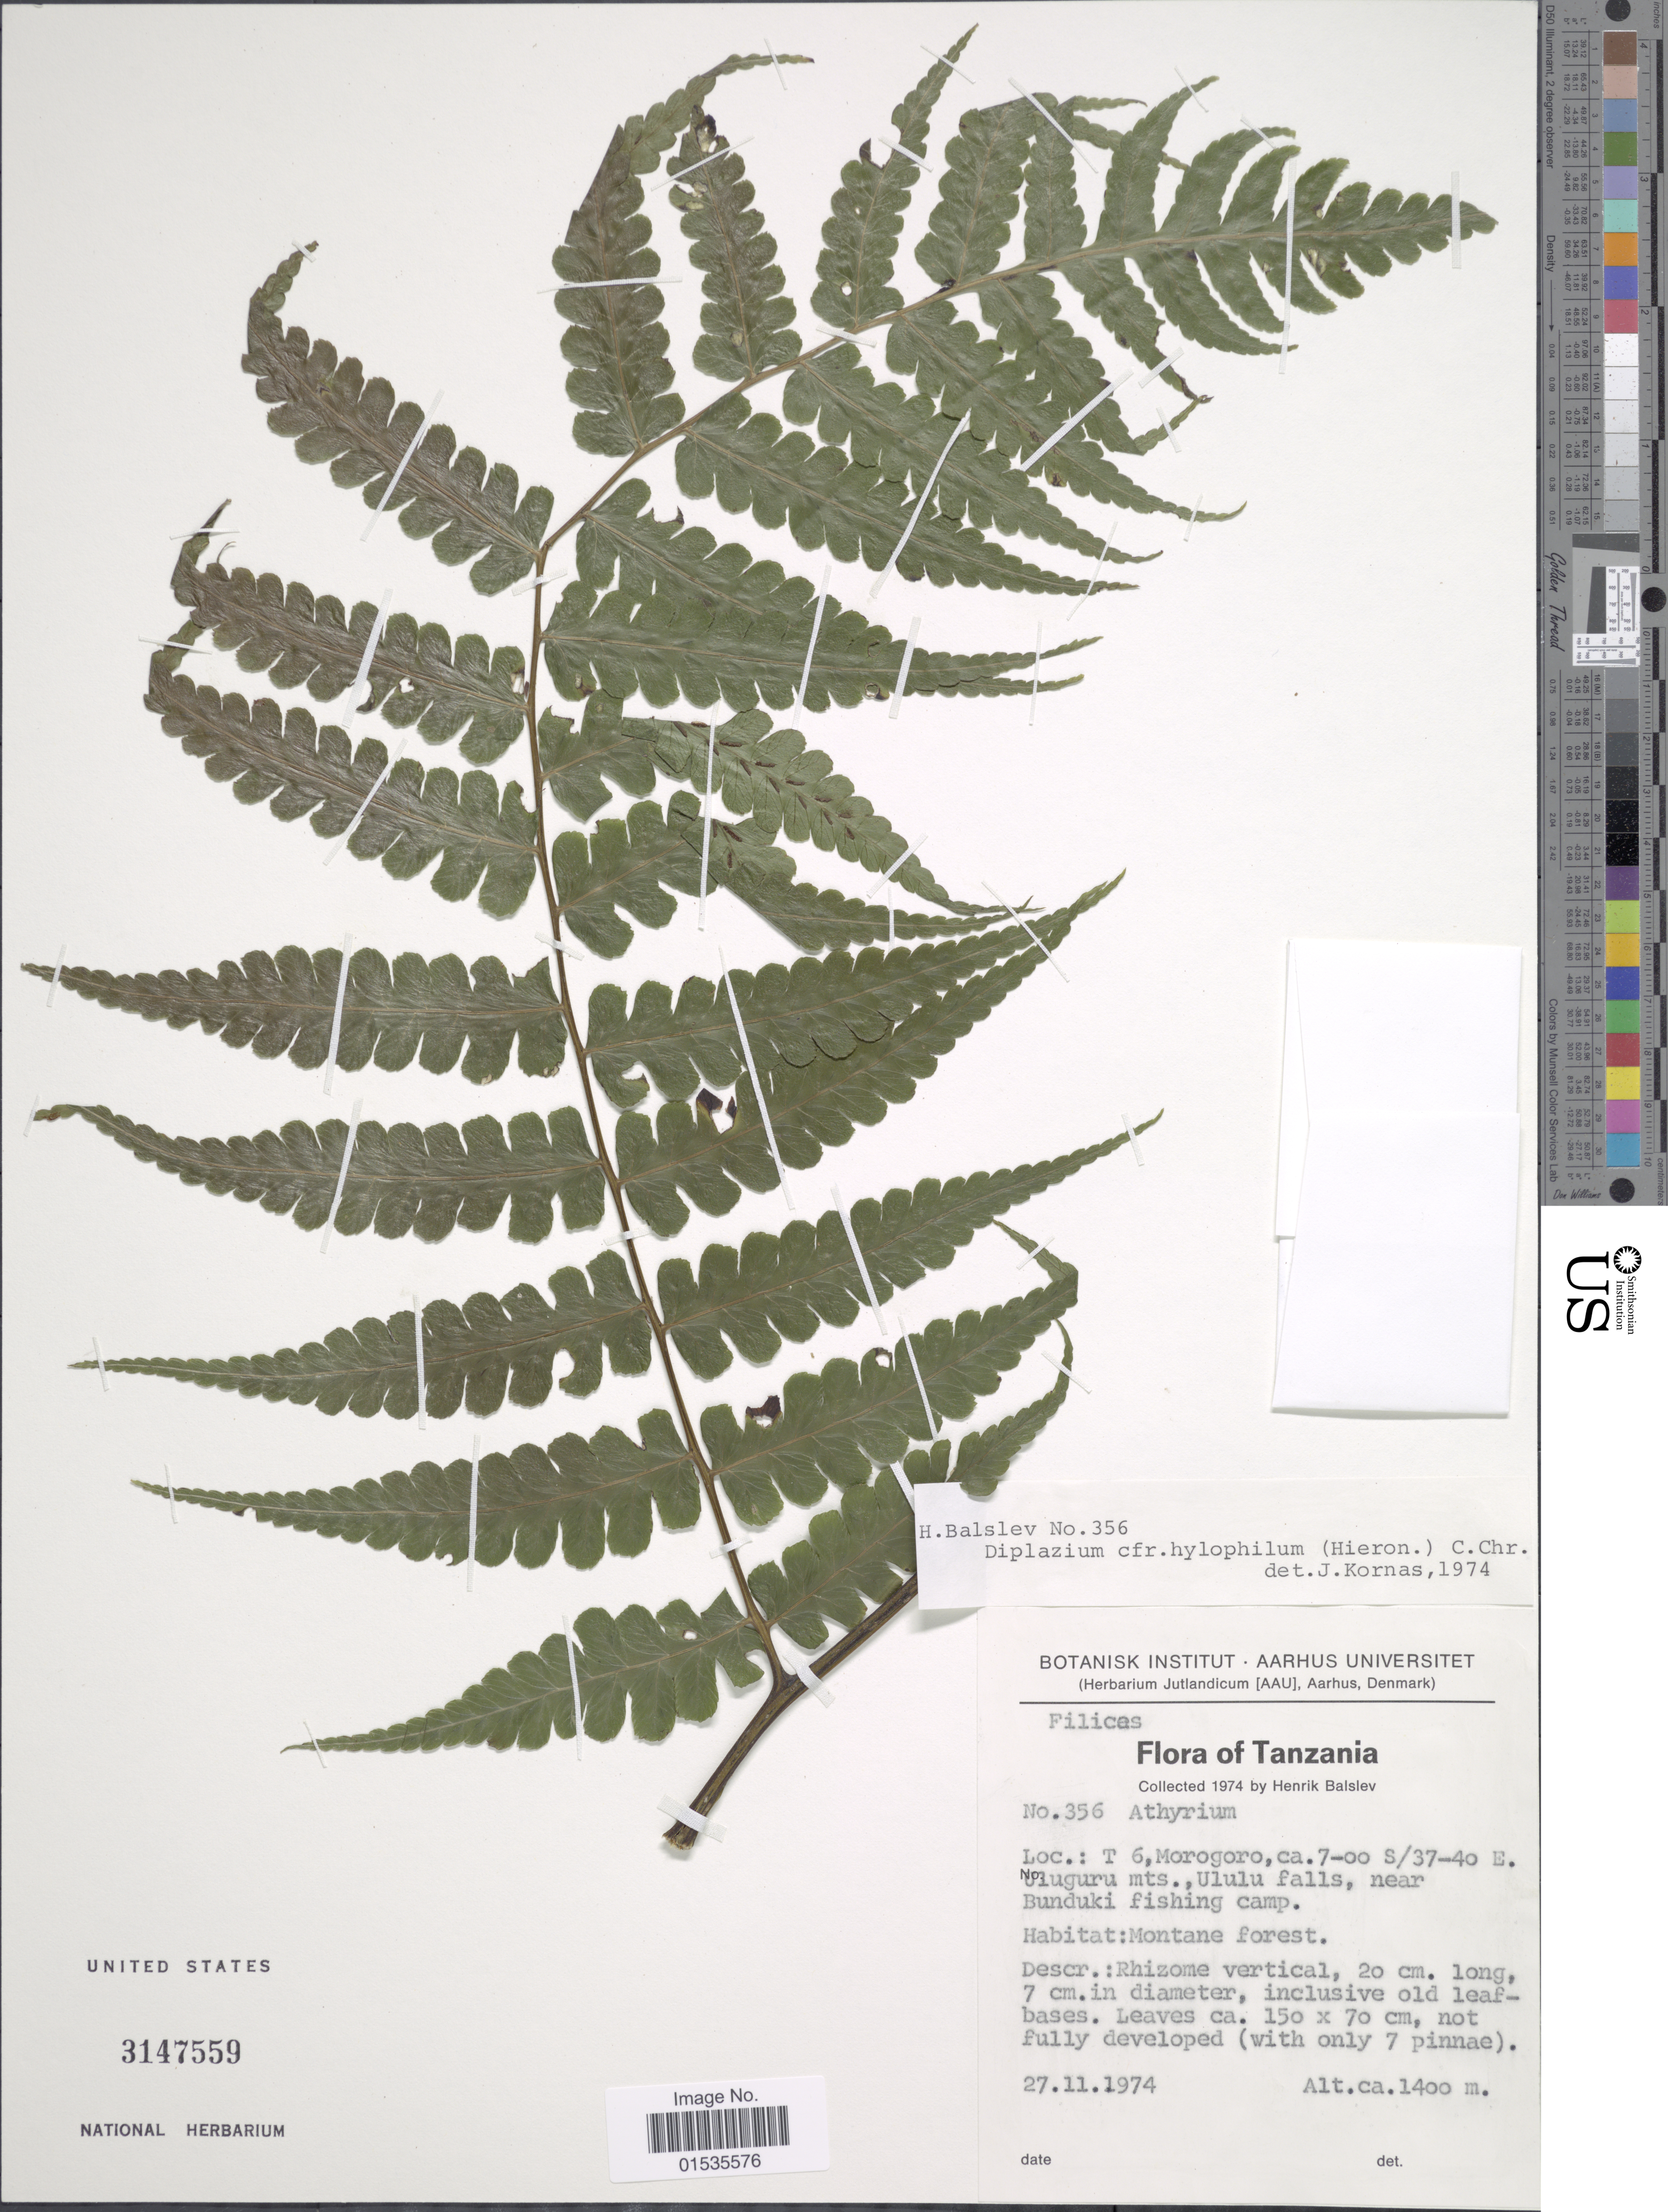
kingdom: Plantae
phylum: Tracheophyta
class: Polypodiopsida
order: Polypodiales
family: Athyriaceae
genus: Diplazium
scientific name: Diplazium hylophilum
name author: (Hieron.) C. Chr.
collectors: H. Balslev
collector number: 356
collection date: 1974-11-27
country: Tanzania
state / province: Morogoro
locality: T 6, Uluguru Mts., Ululu falls near, Bunduki fishing camp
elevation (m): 1400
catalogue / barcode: US 3147559